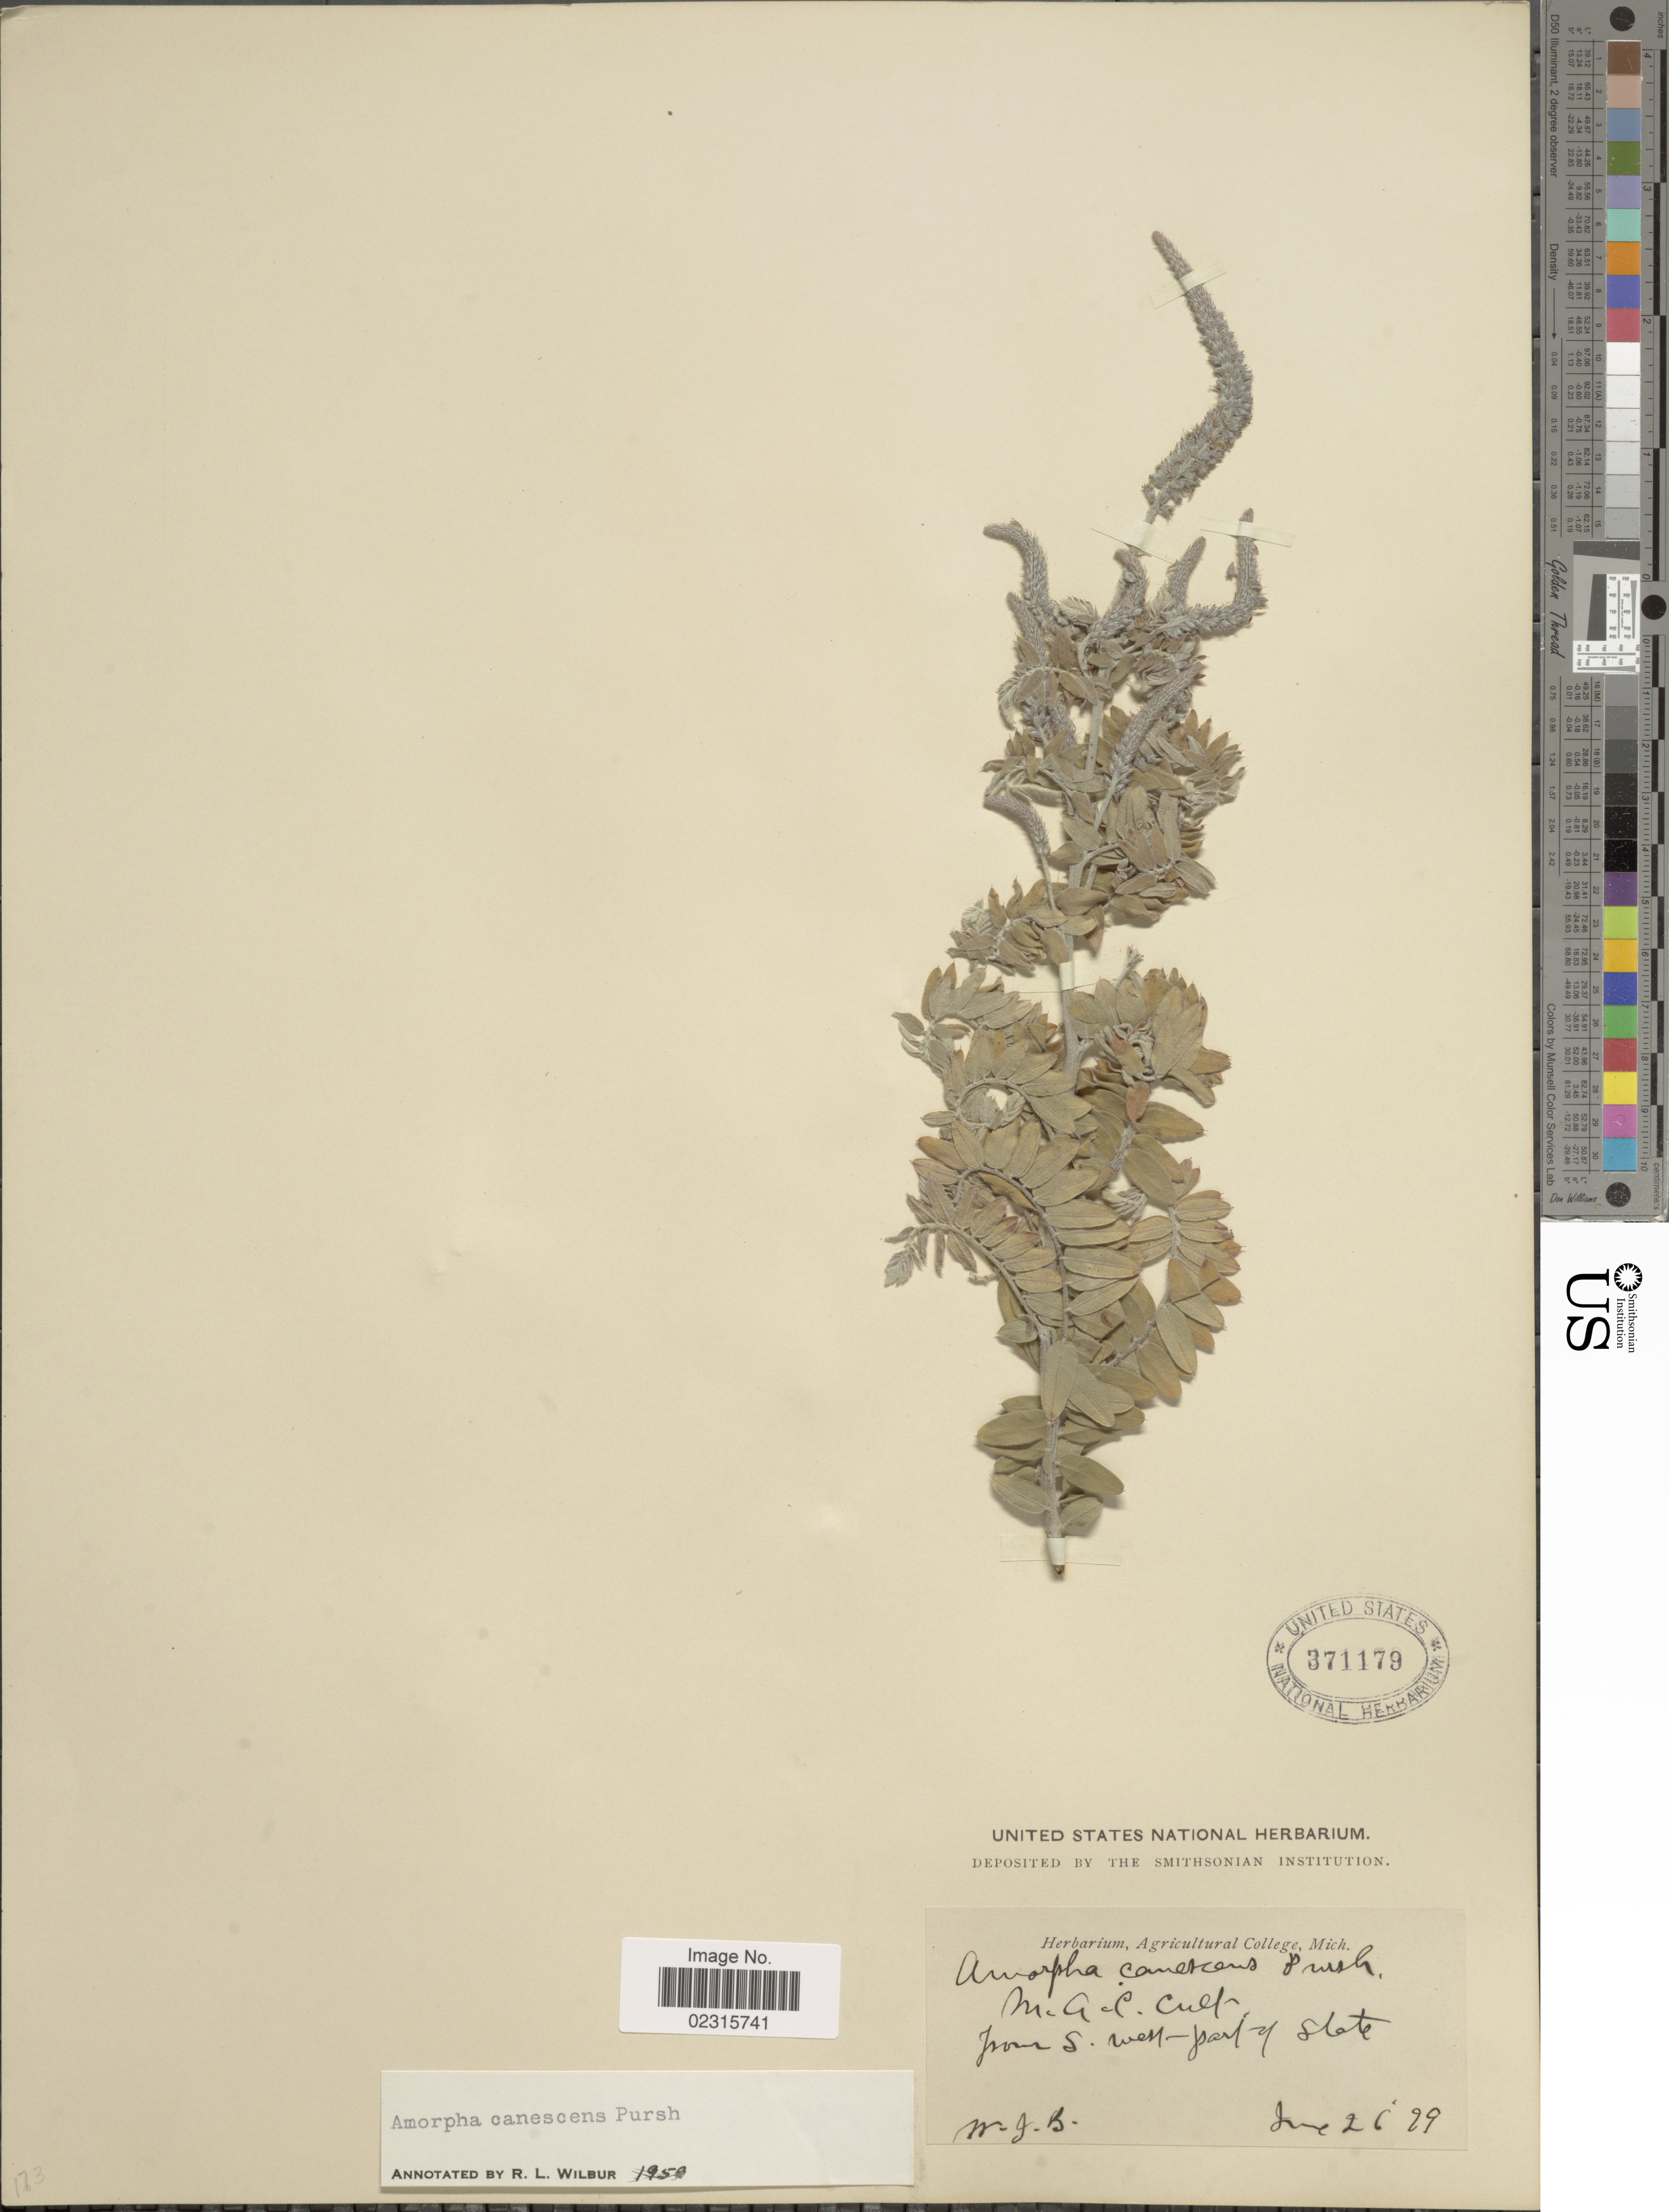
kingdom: Plantae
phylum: Tracheophyta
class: Magnoliopsida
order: Fabales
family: Fabaceae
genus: Amorpha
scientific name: Amorpha canescens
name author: Pursh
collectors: W.J.B.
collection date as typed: Transcribed d/m/y: 26/6/19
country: United States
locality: S west part of State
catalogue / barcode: US 371179